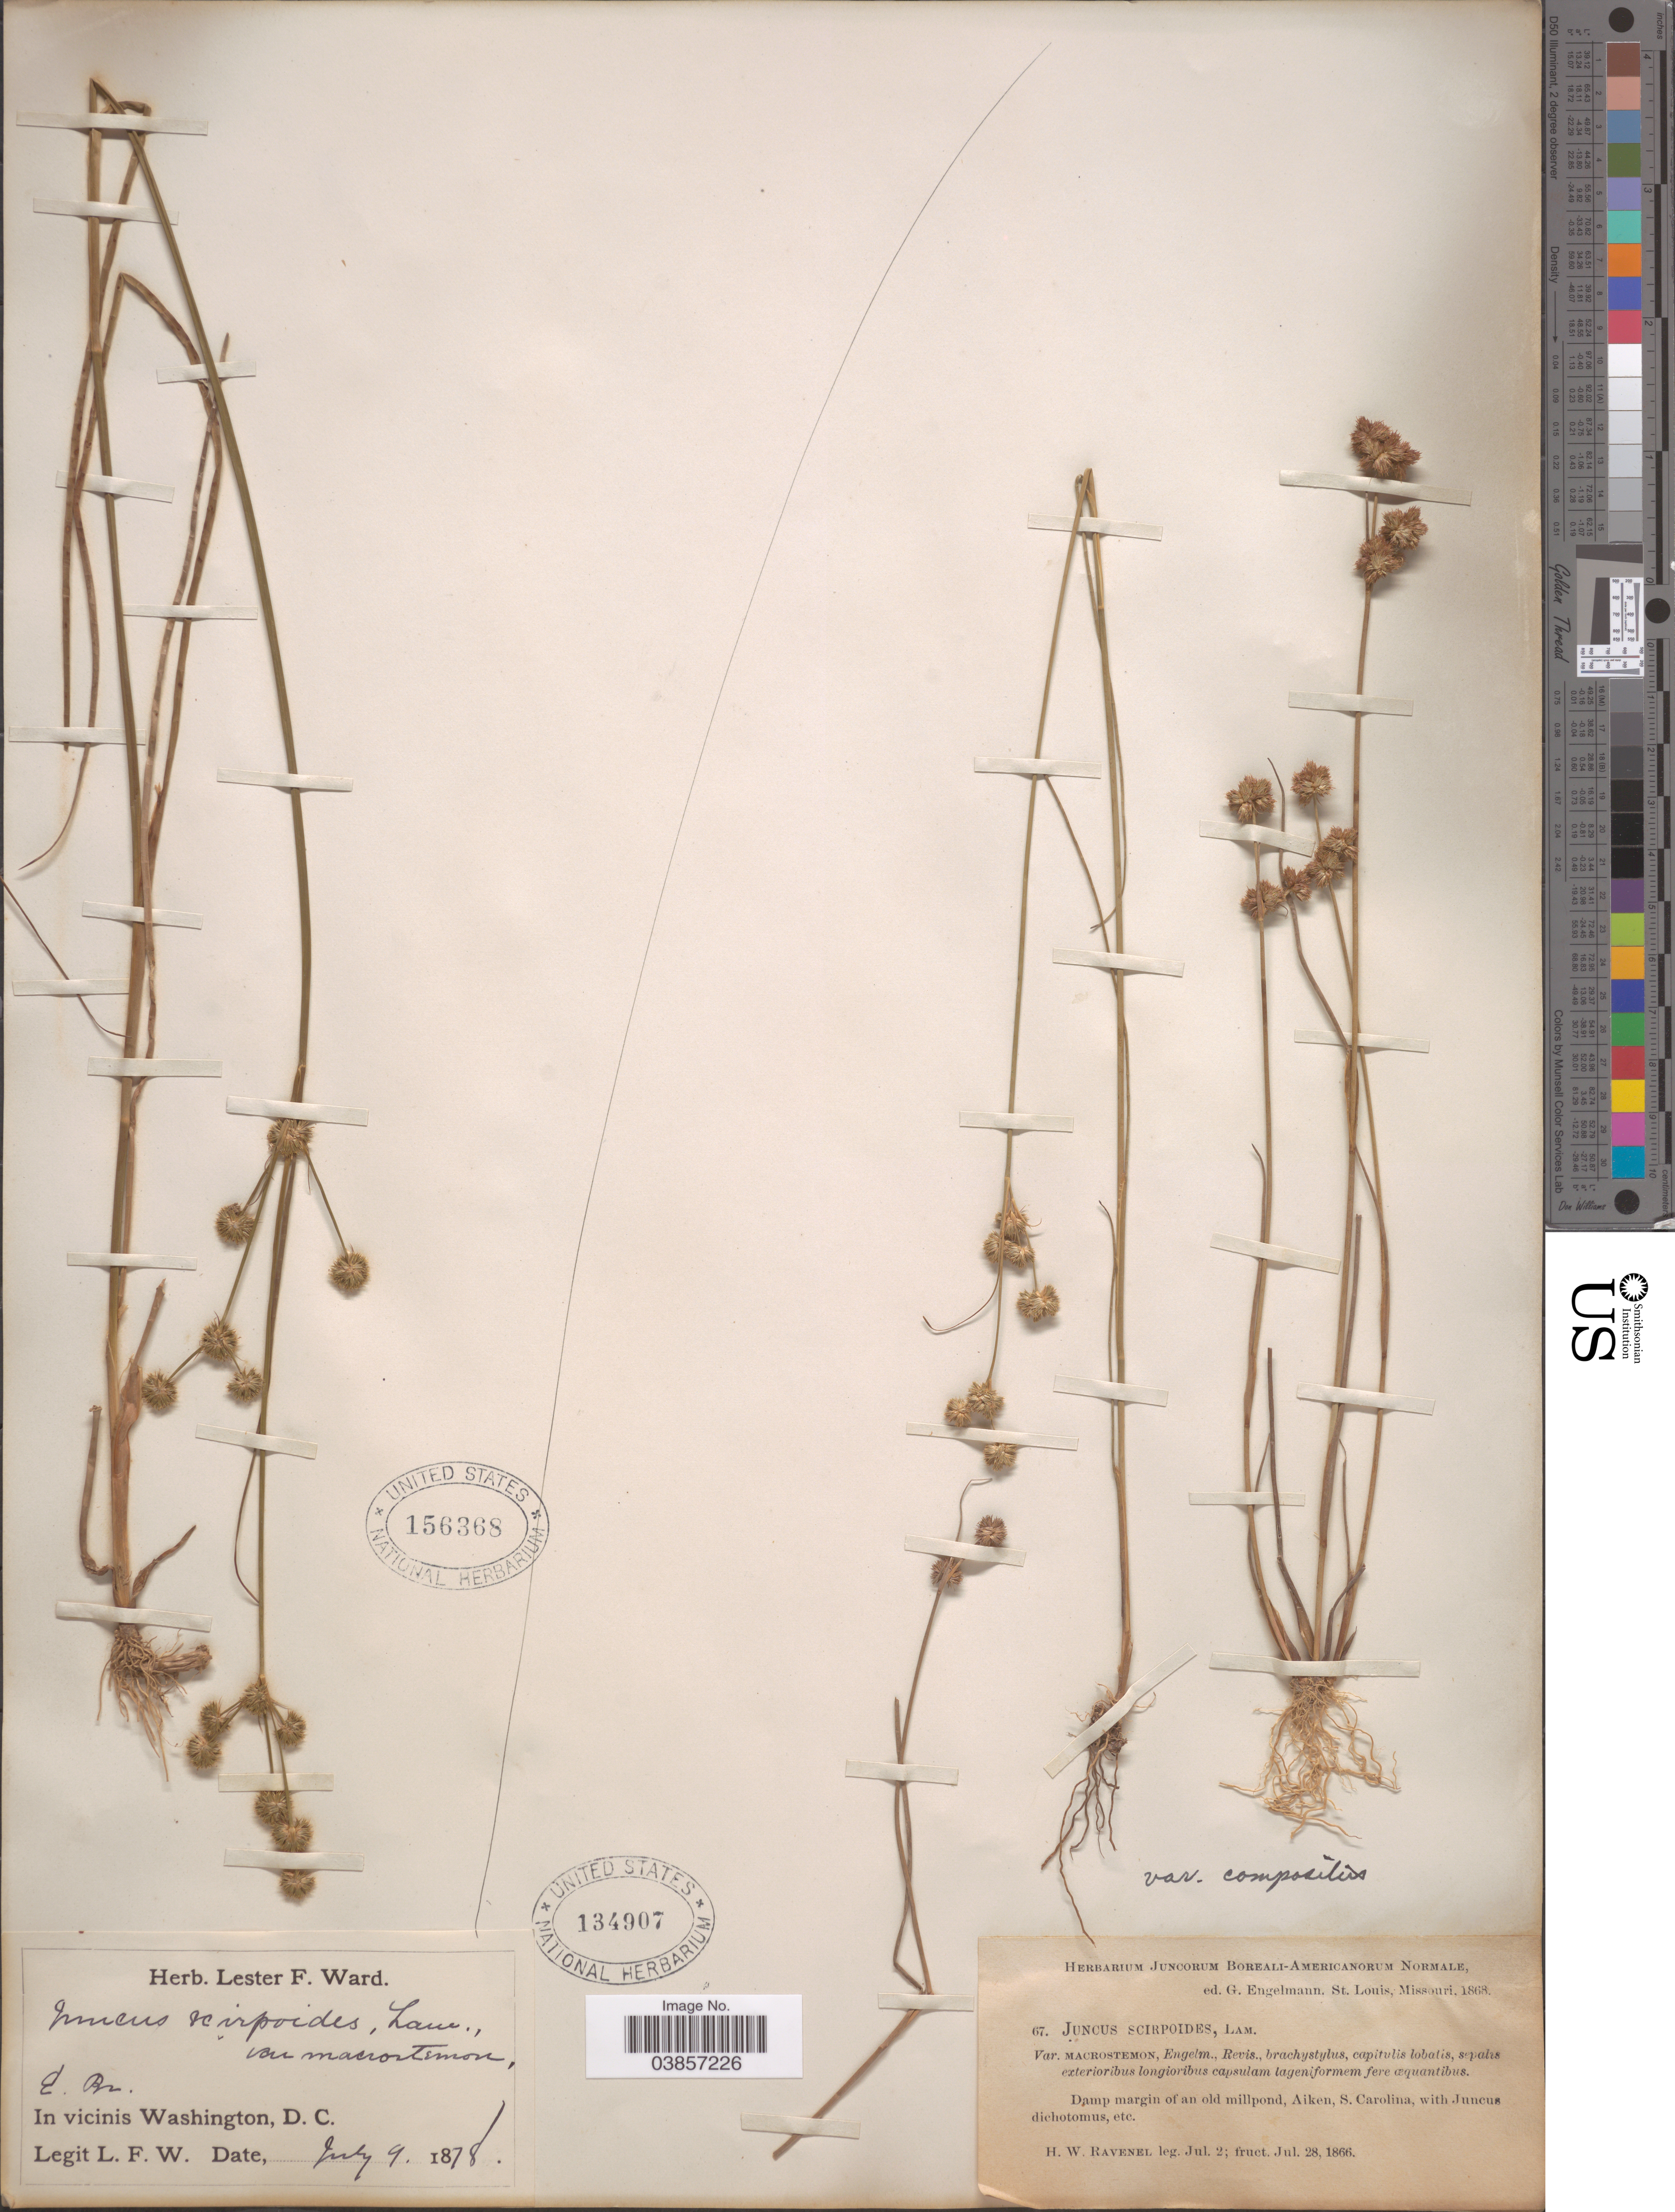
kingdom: Plantae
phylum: Tracheophyta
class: Liliopsida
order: Poales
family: Juncaceae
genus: Juncus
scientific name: Juncus scirpoides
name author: Lam.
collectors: L. F. Ward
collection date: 1878-07-09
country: United States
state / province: District of Columbia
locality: In vicinis Washington, D. C.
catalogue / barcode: US 156368